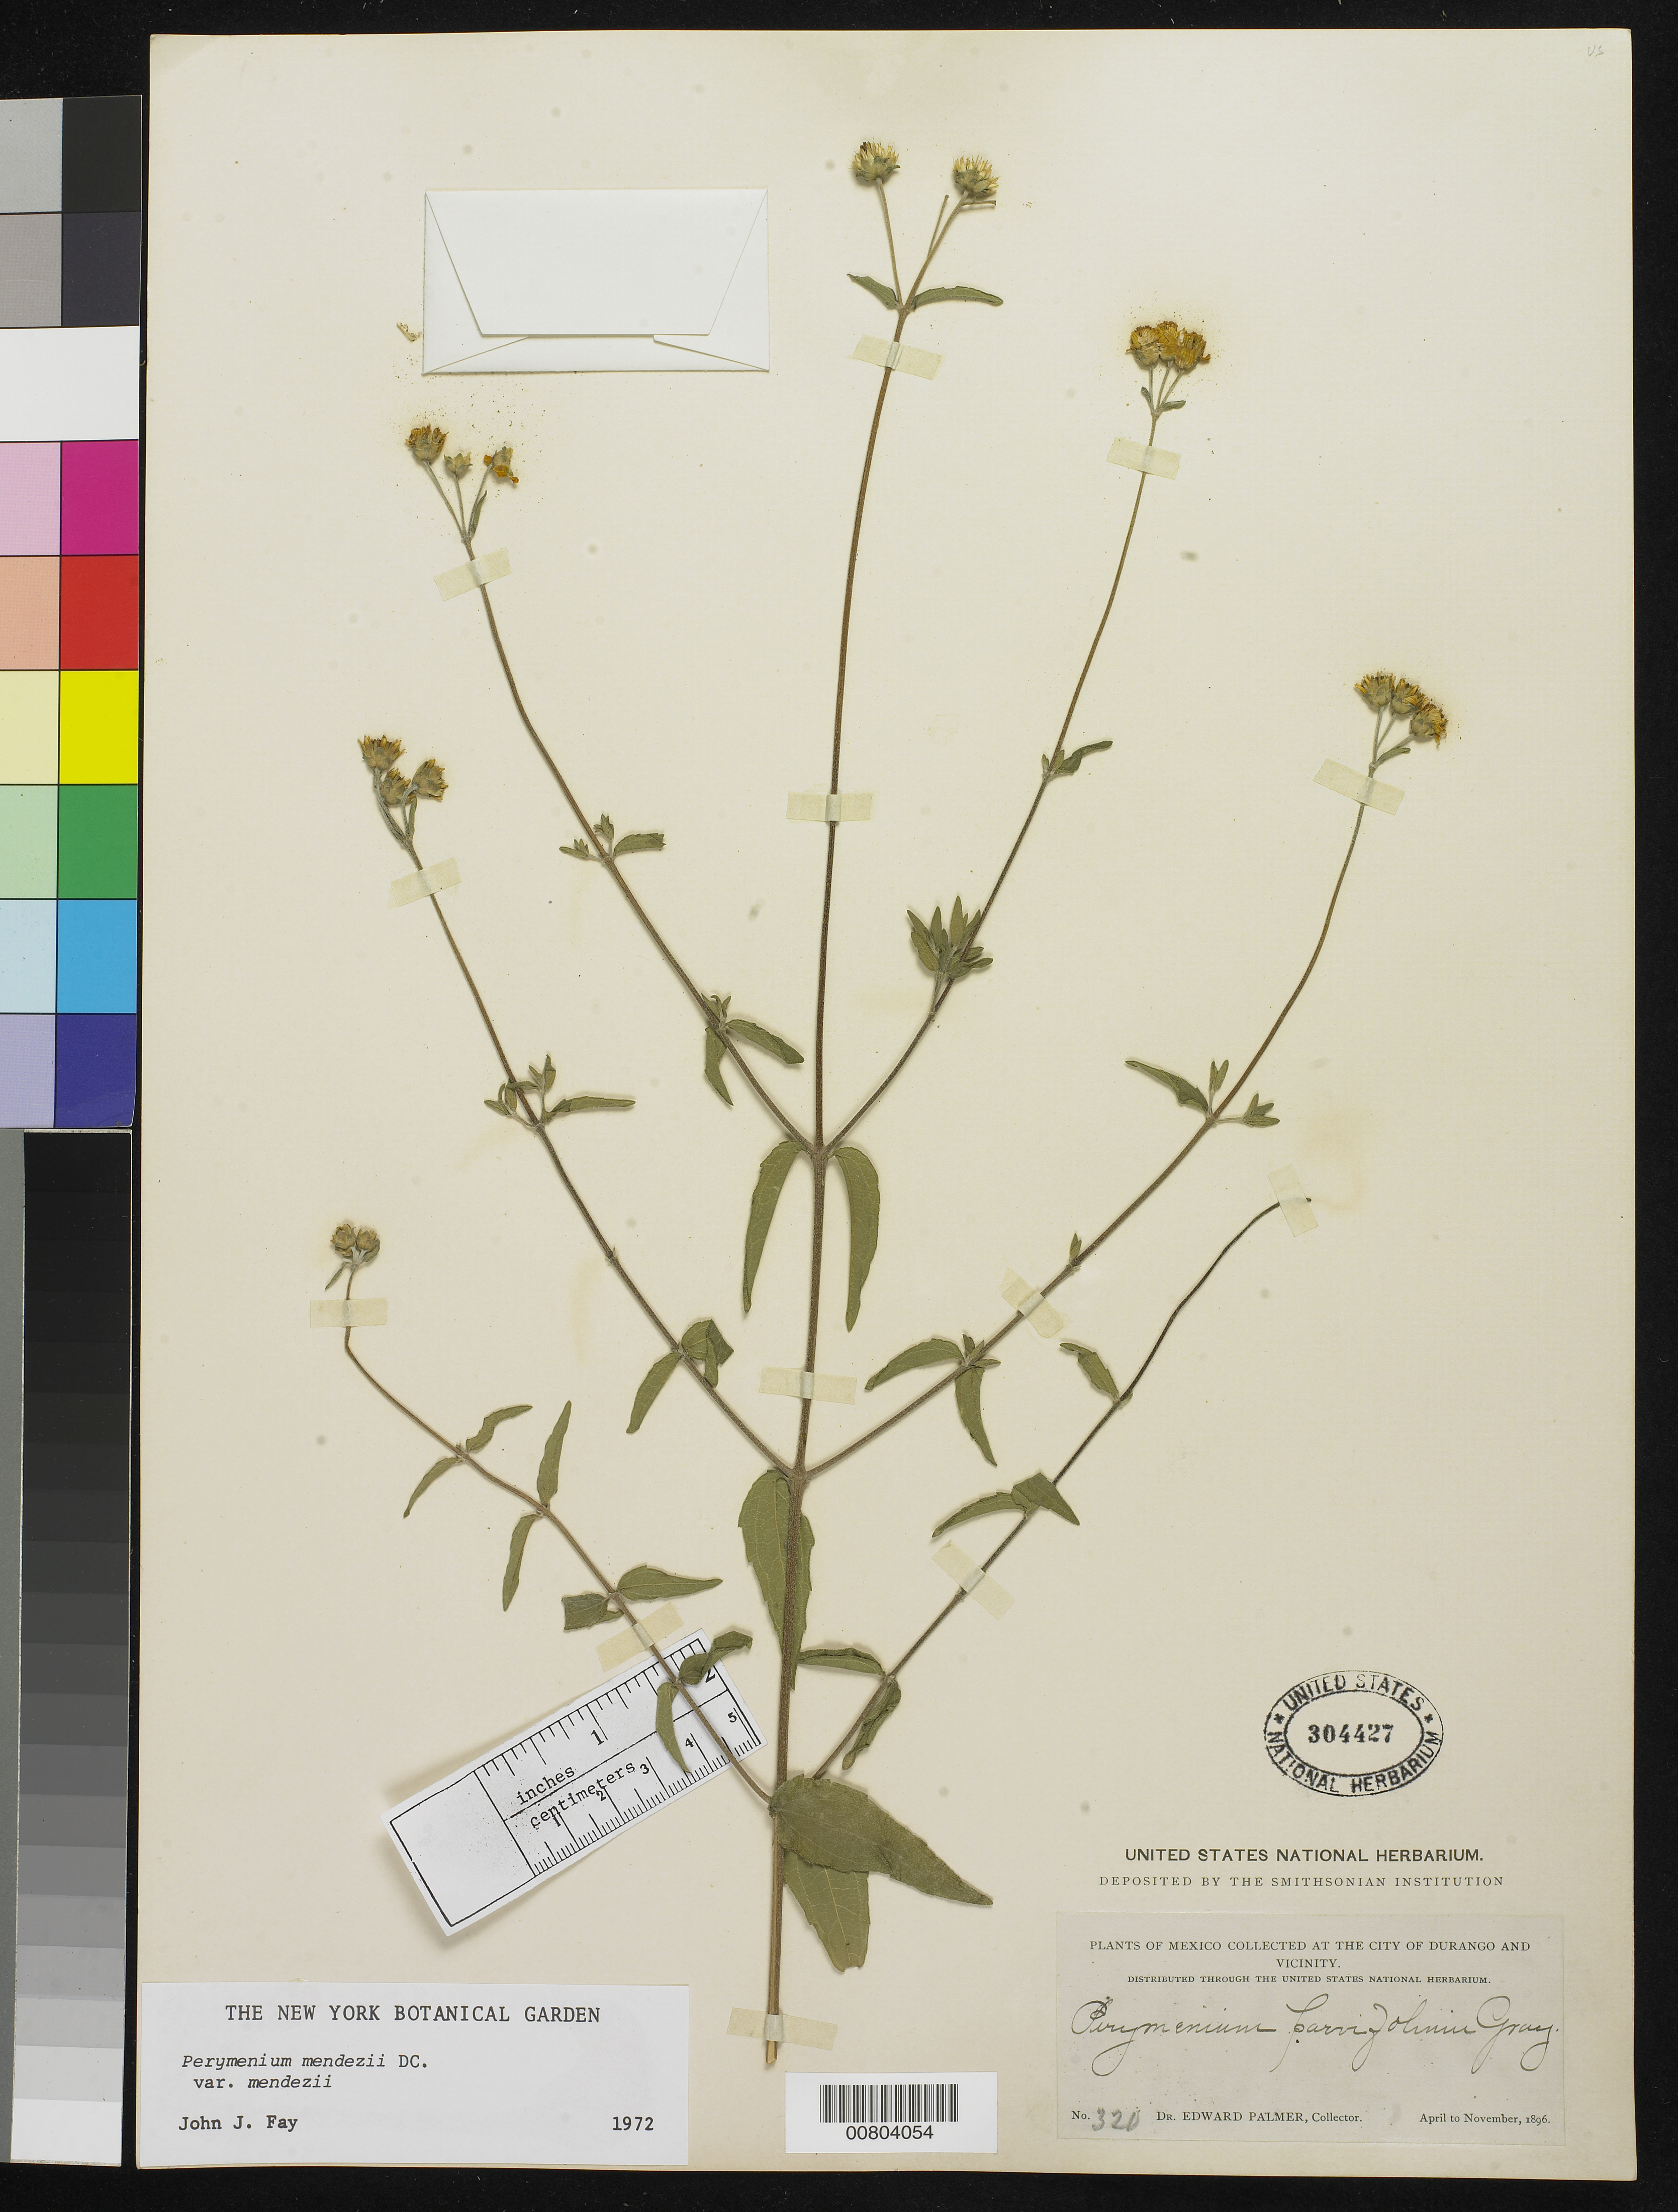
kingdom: Plantae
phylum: Tracheophyta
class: Magnoliopsida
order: Asterales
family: Asteraceae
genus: Perymenium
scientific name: Perymenium mendezii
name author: DC.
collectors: E. Palmer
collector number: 320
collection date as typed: Apr 1896 to -- Nov 1896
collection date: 1896-04/1896-11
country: Mexico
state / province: Durango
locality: City of Durango and vicinity.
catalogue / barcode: US 304427